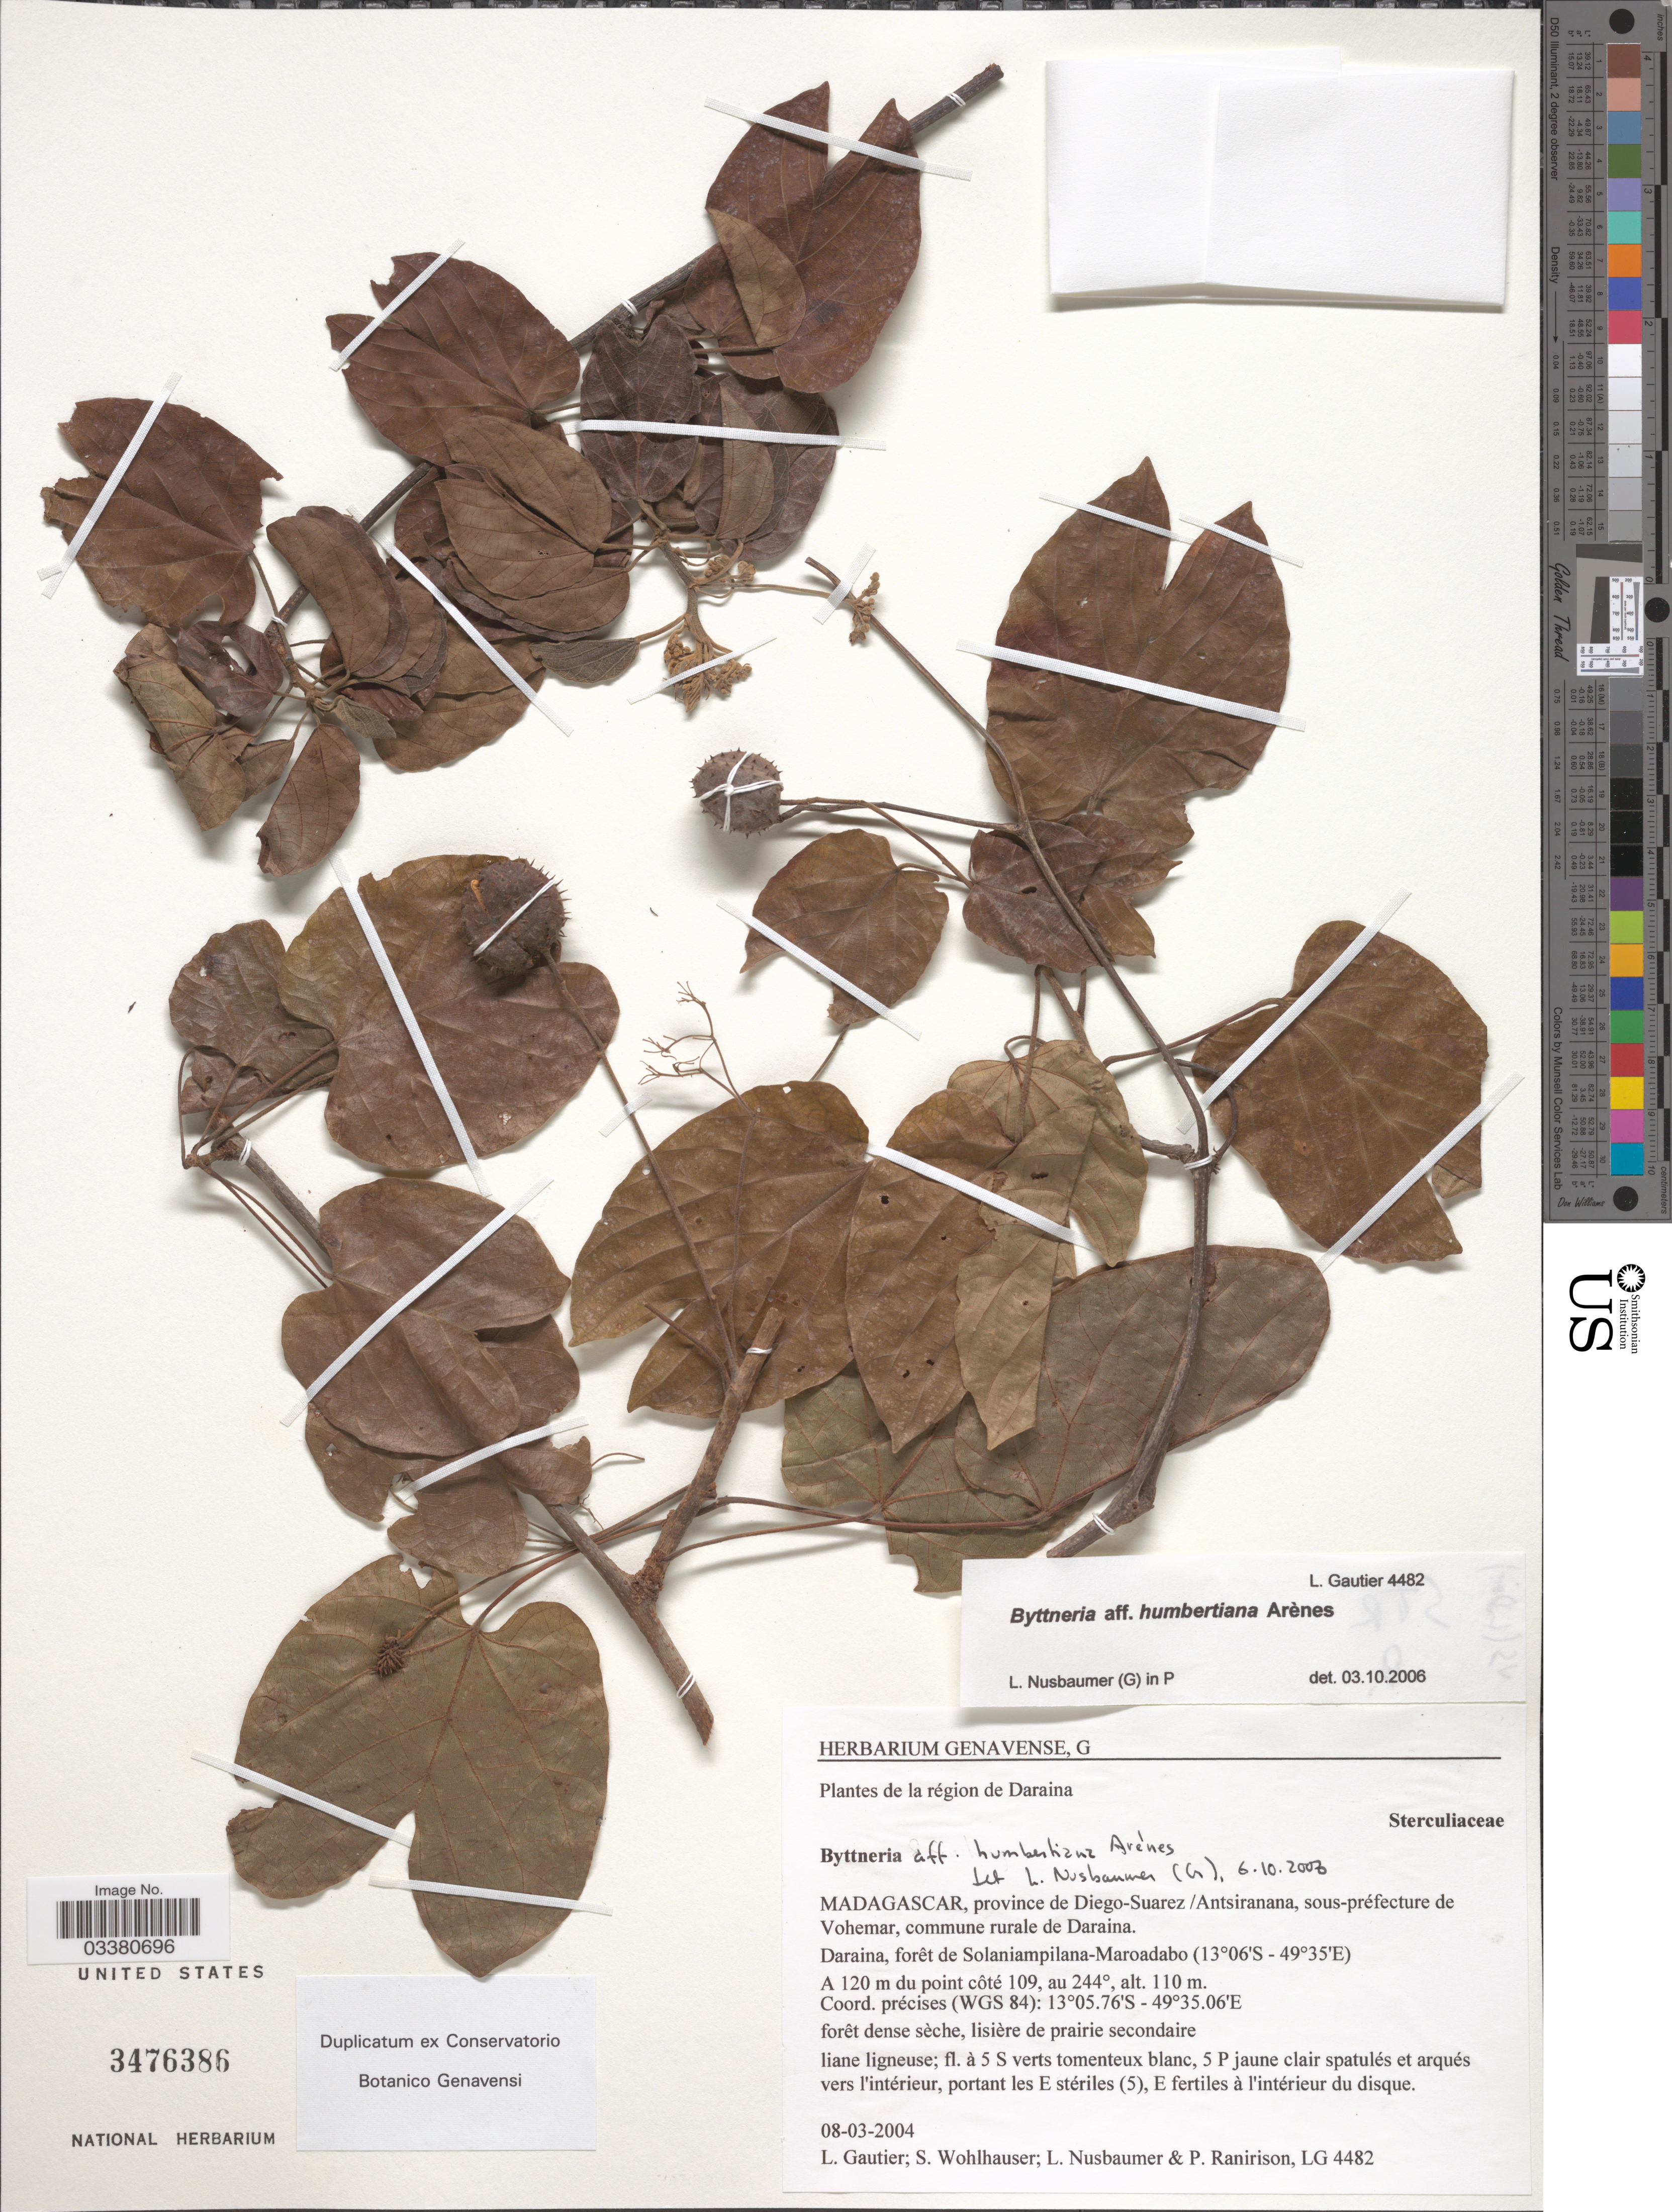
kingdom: Plantae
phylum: Tracheophyta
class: Magnoliopsida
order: Malvales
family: Malvaceae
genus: Byttneria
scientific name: Byttneria humbertiana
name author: Arènes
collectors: L. Gautier, S. Wohlhauser, L. Nusbaumer & P. Ranirison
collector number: LG 4482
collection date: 2004-03-08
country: Madagascar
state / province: Sava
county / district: Vohémar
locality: De la région de Daraina. Province de Diego-Suarez, sous-préfecture de Vohemar, commune rurale de Daraina. Daraina, forêt de Solaniampilana-Maroadabo. A 120 m du point côté 109, au 244°. (WGS 84).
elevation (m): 110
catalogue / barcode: US 3476386